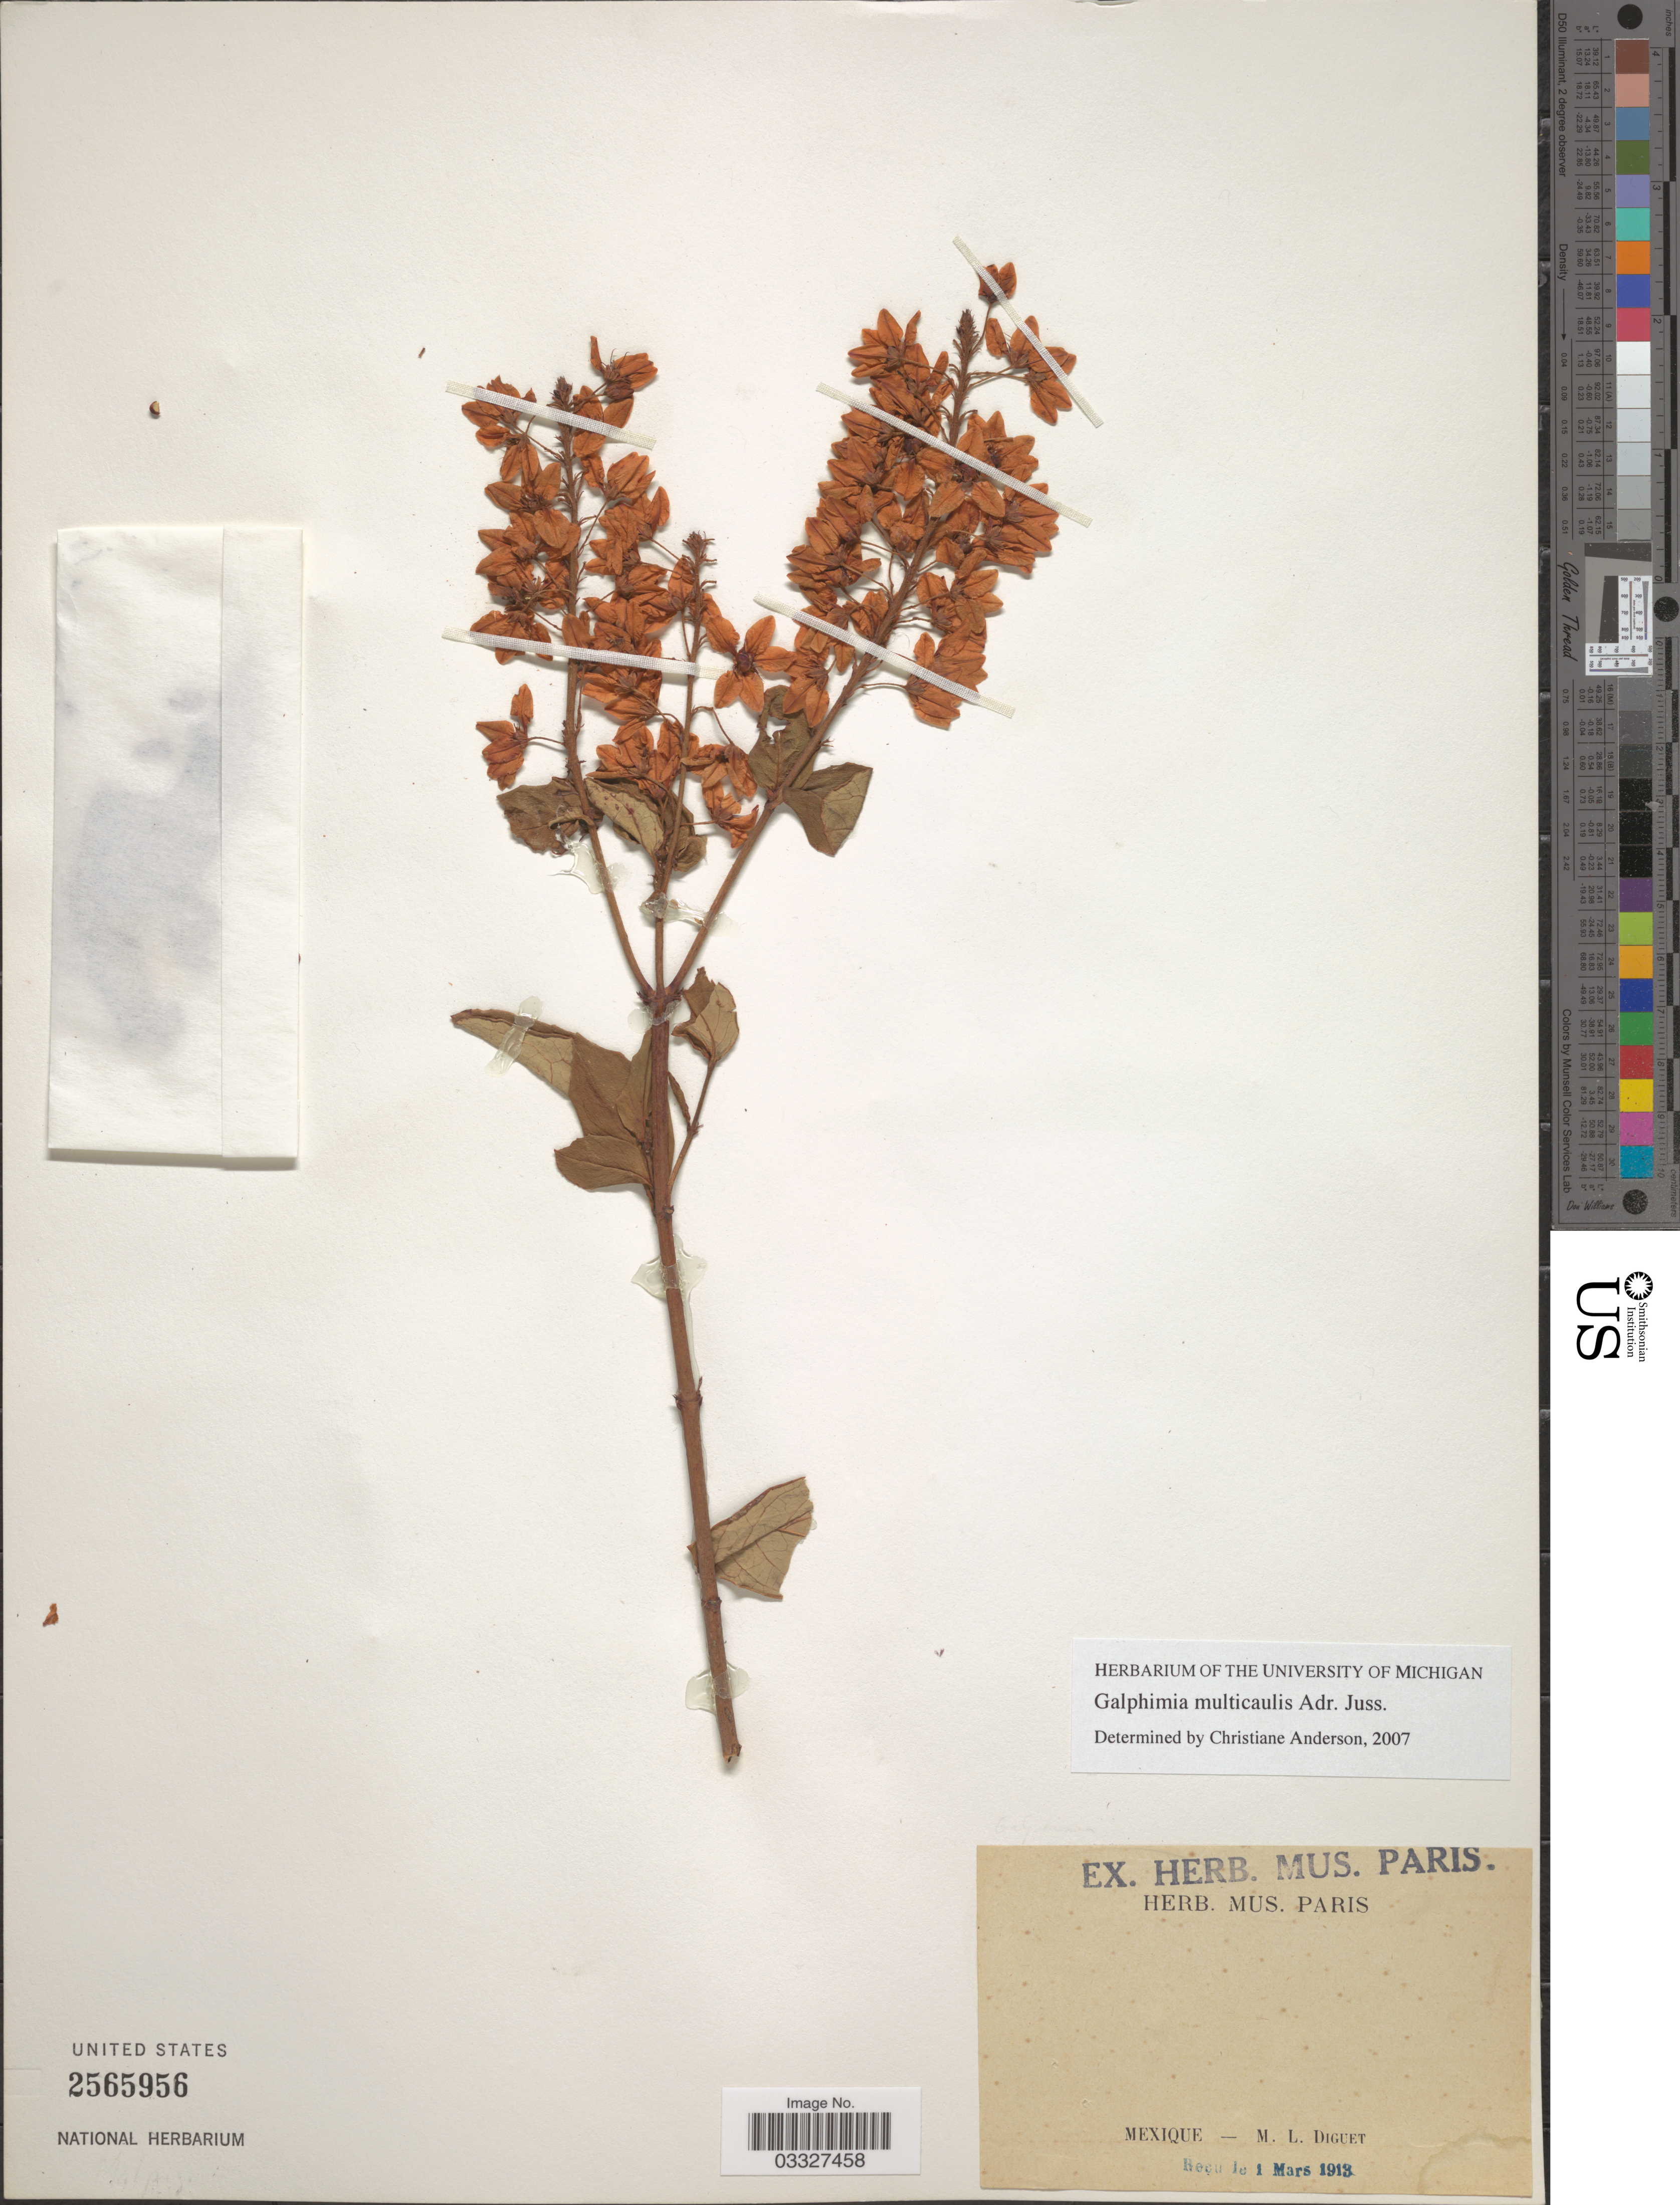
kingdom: Plantae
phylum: Tracheophyta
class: Magnoliopsida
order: Malpighiales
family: Malpighiaceae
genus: Galphimia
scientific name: Galphimia multicaulis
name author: A. Juss.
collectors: M. L. Diguet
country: Mexico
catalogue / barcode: US 2565956